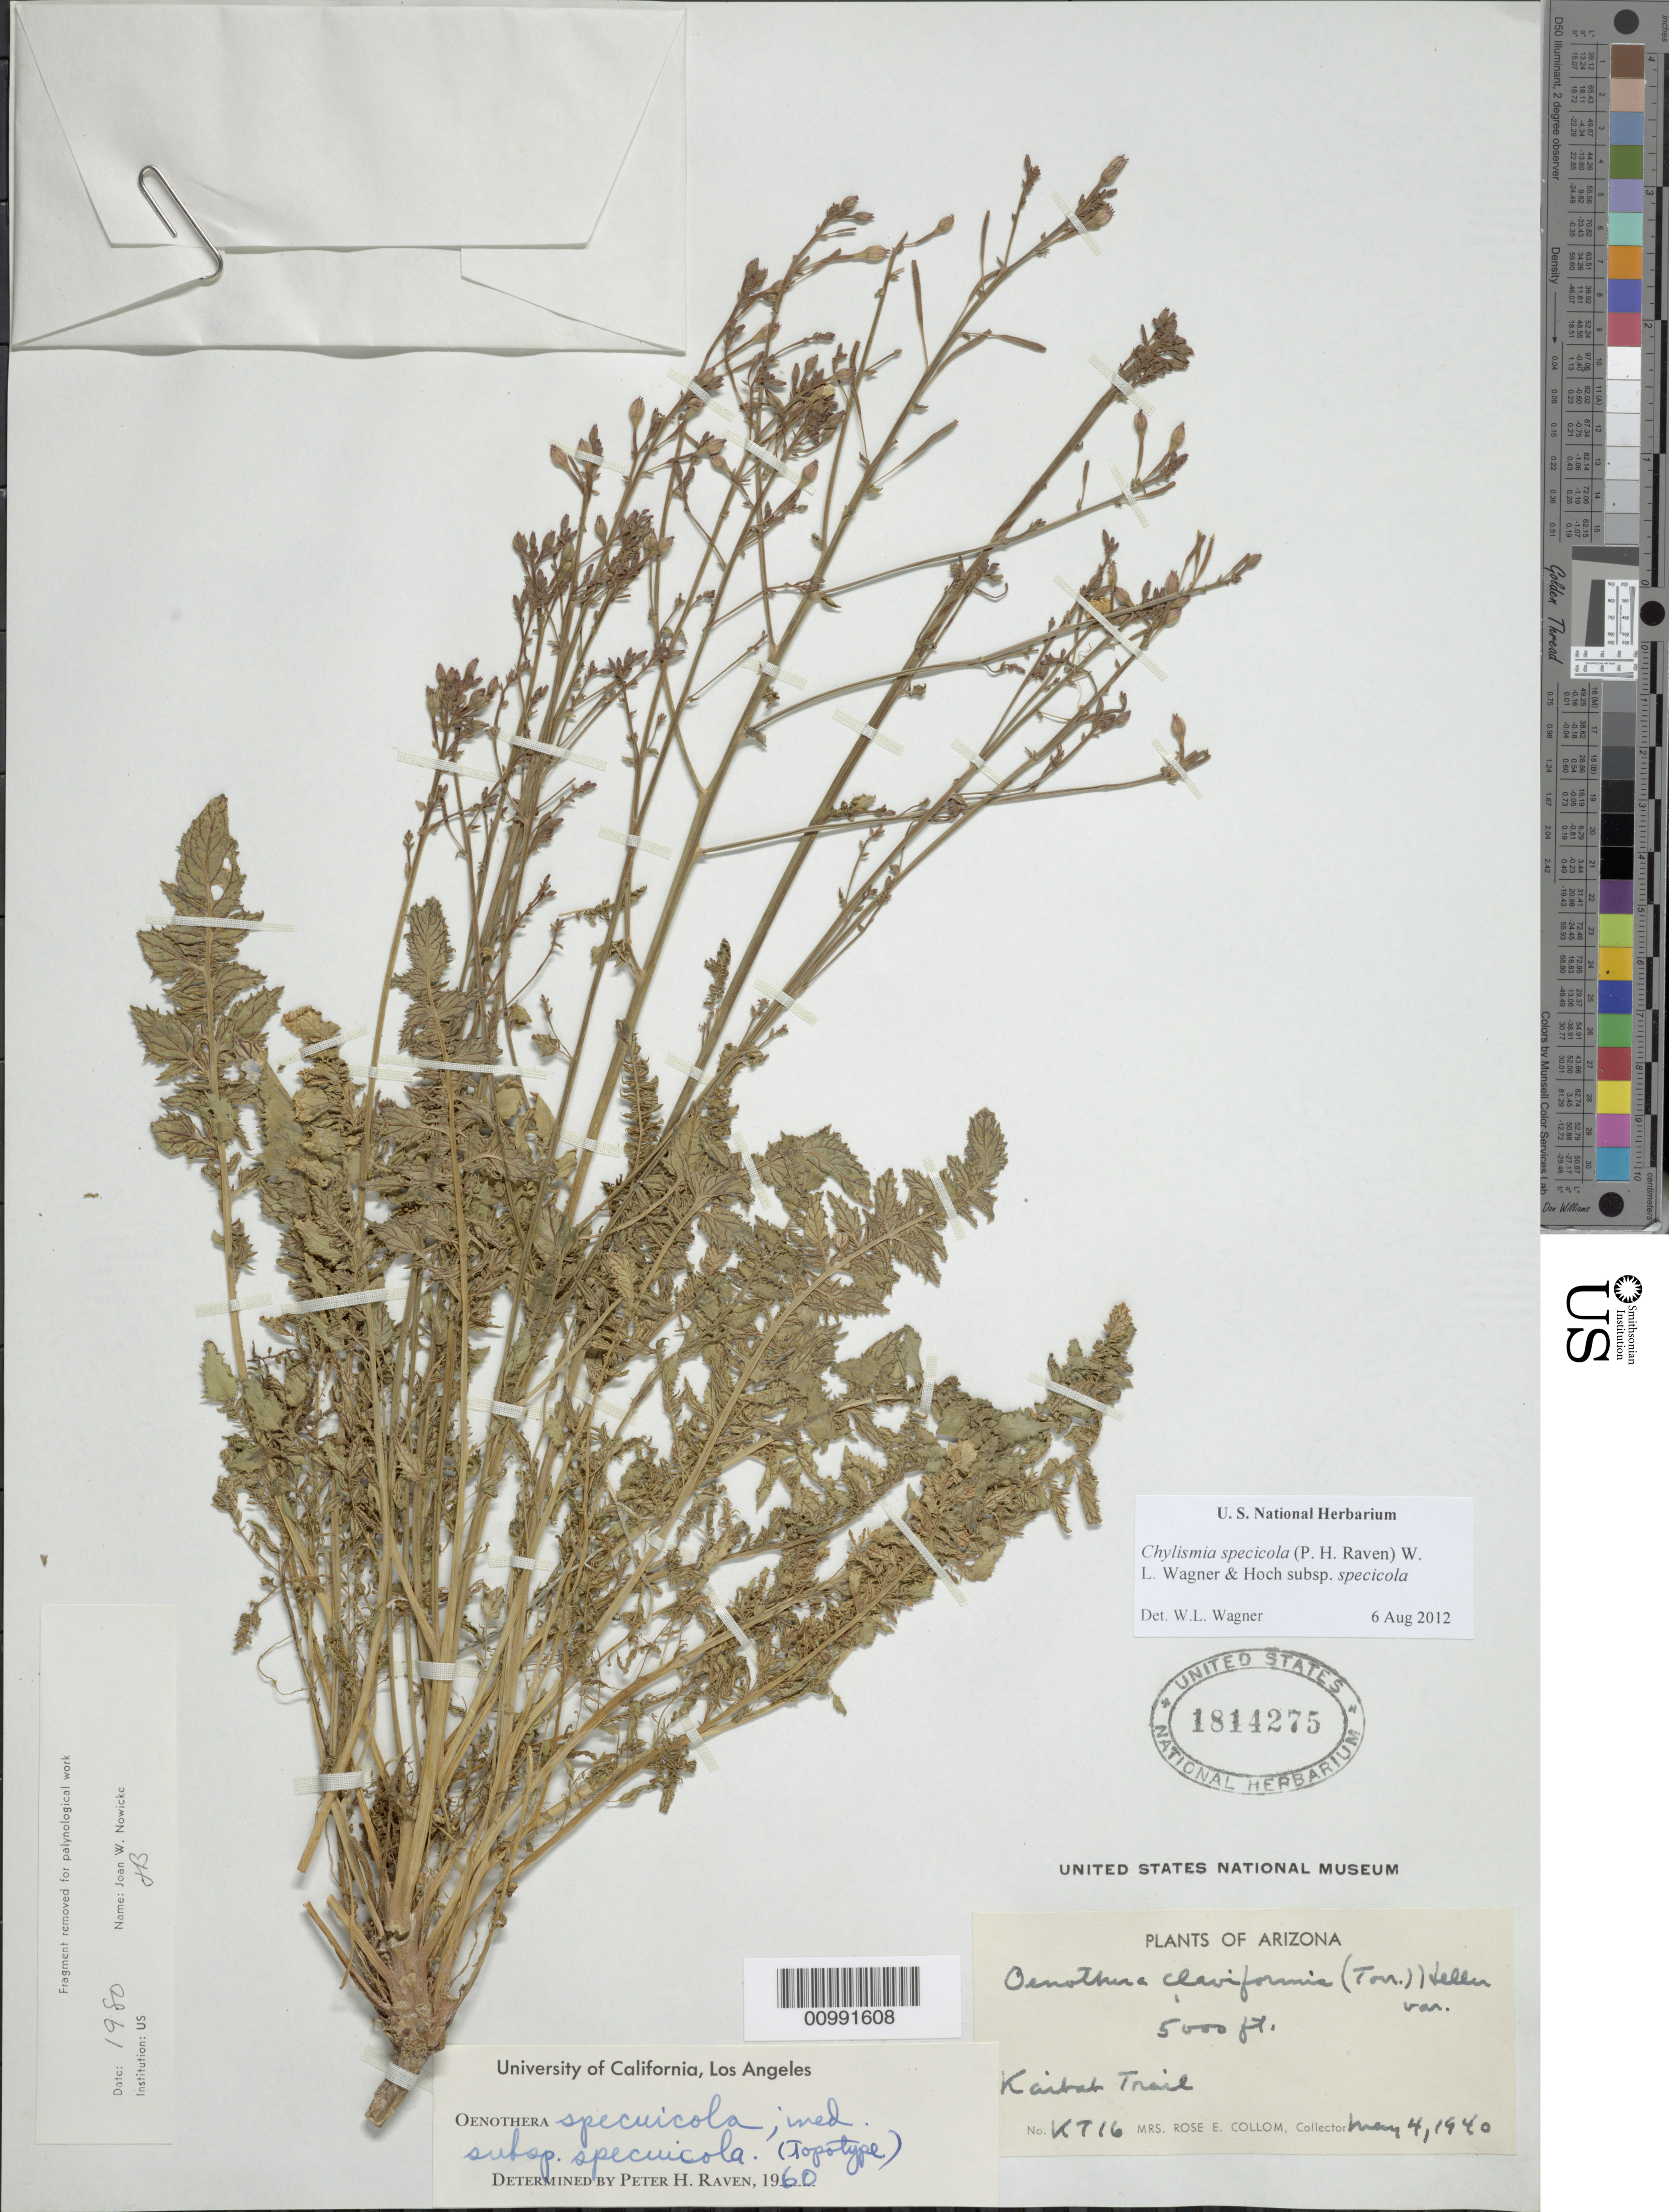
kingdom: Plantae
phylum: Tracheophyta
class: Magnoliopsida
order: Myrtales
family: Onagraceae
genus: Chylismia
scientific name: Chylismia specicola subsp. specicola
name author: (P.H. Raven) W.L. Wagner & Hoch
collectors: R. E. Collom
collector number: KT16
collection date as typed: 04 May 1940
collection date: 1940-05-04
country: United States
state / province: Arizona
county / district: Coconino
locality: Kaibab Trail.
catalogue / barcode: US 1814275